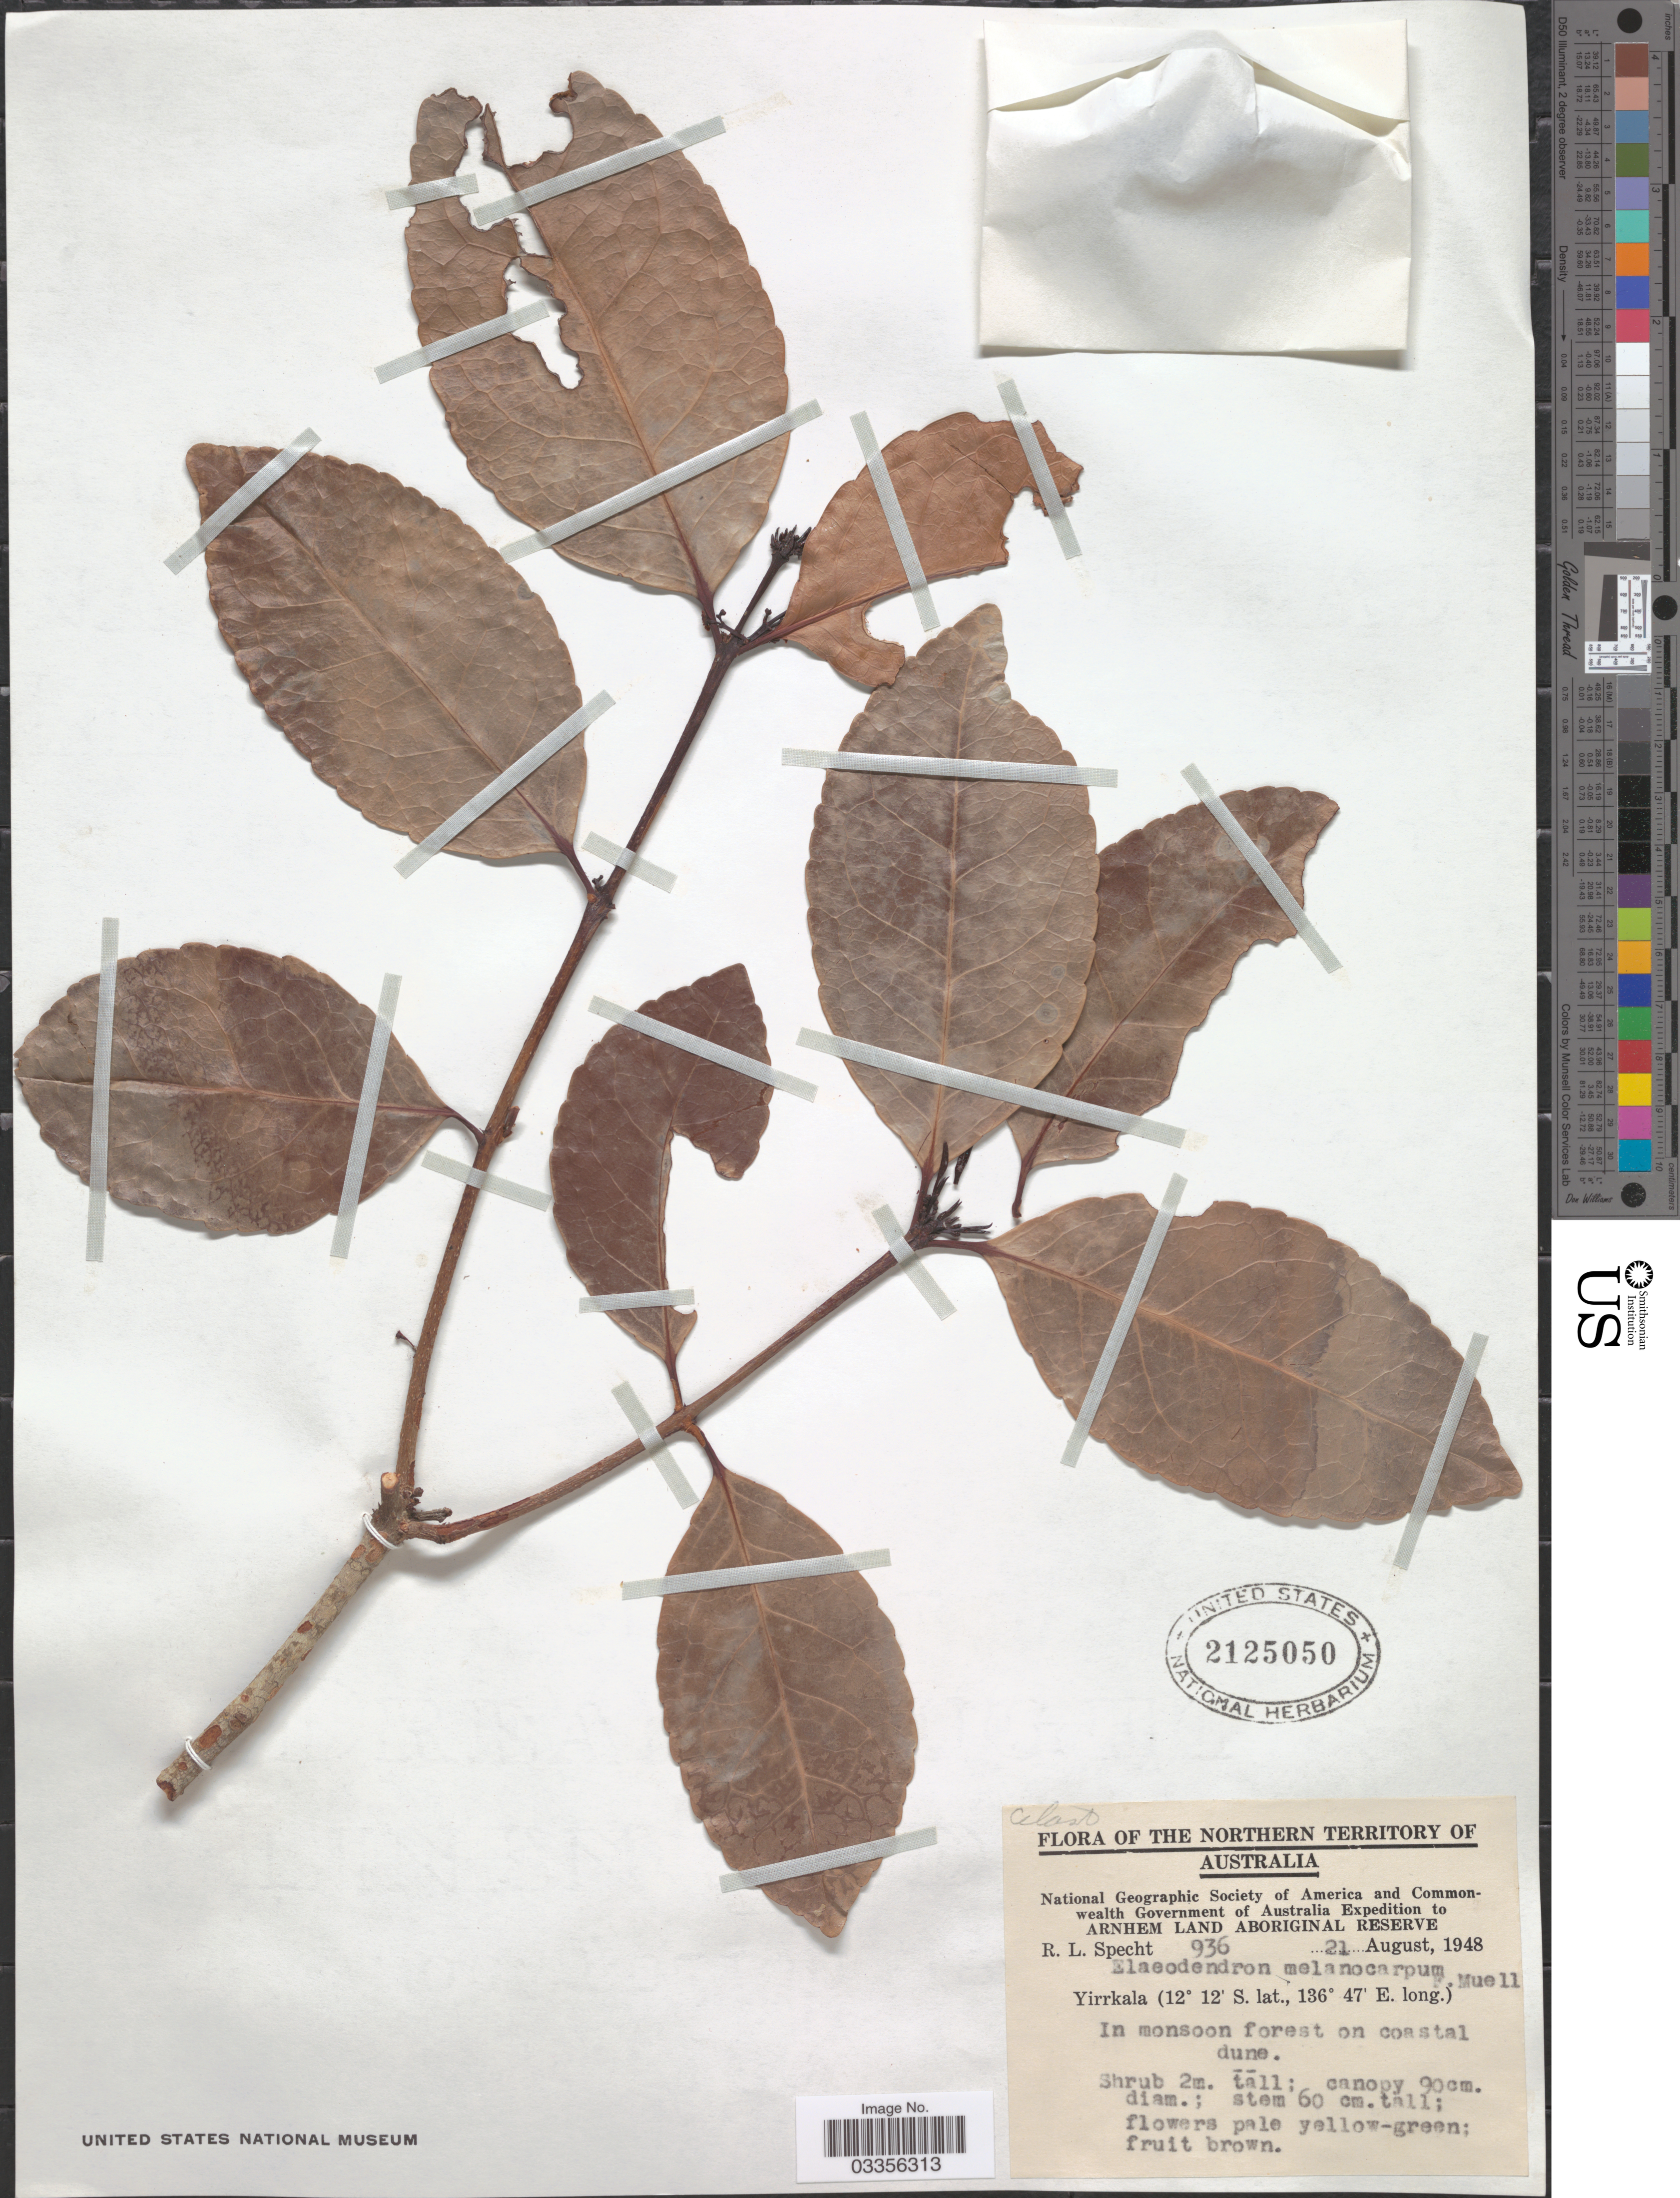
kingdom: Plantae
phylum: Tracheophyta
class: Magnoliopsida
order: Celastrales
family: Celastraceae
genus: Elaeodendron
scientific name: Elaeodendron melanocarpum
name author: F. Muell.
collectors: R. L. Specht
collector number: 936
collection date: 1948-08-21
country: Australia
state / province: Northern Territory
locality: Yirrkala.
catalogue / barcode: US 2125050